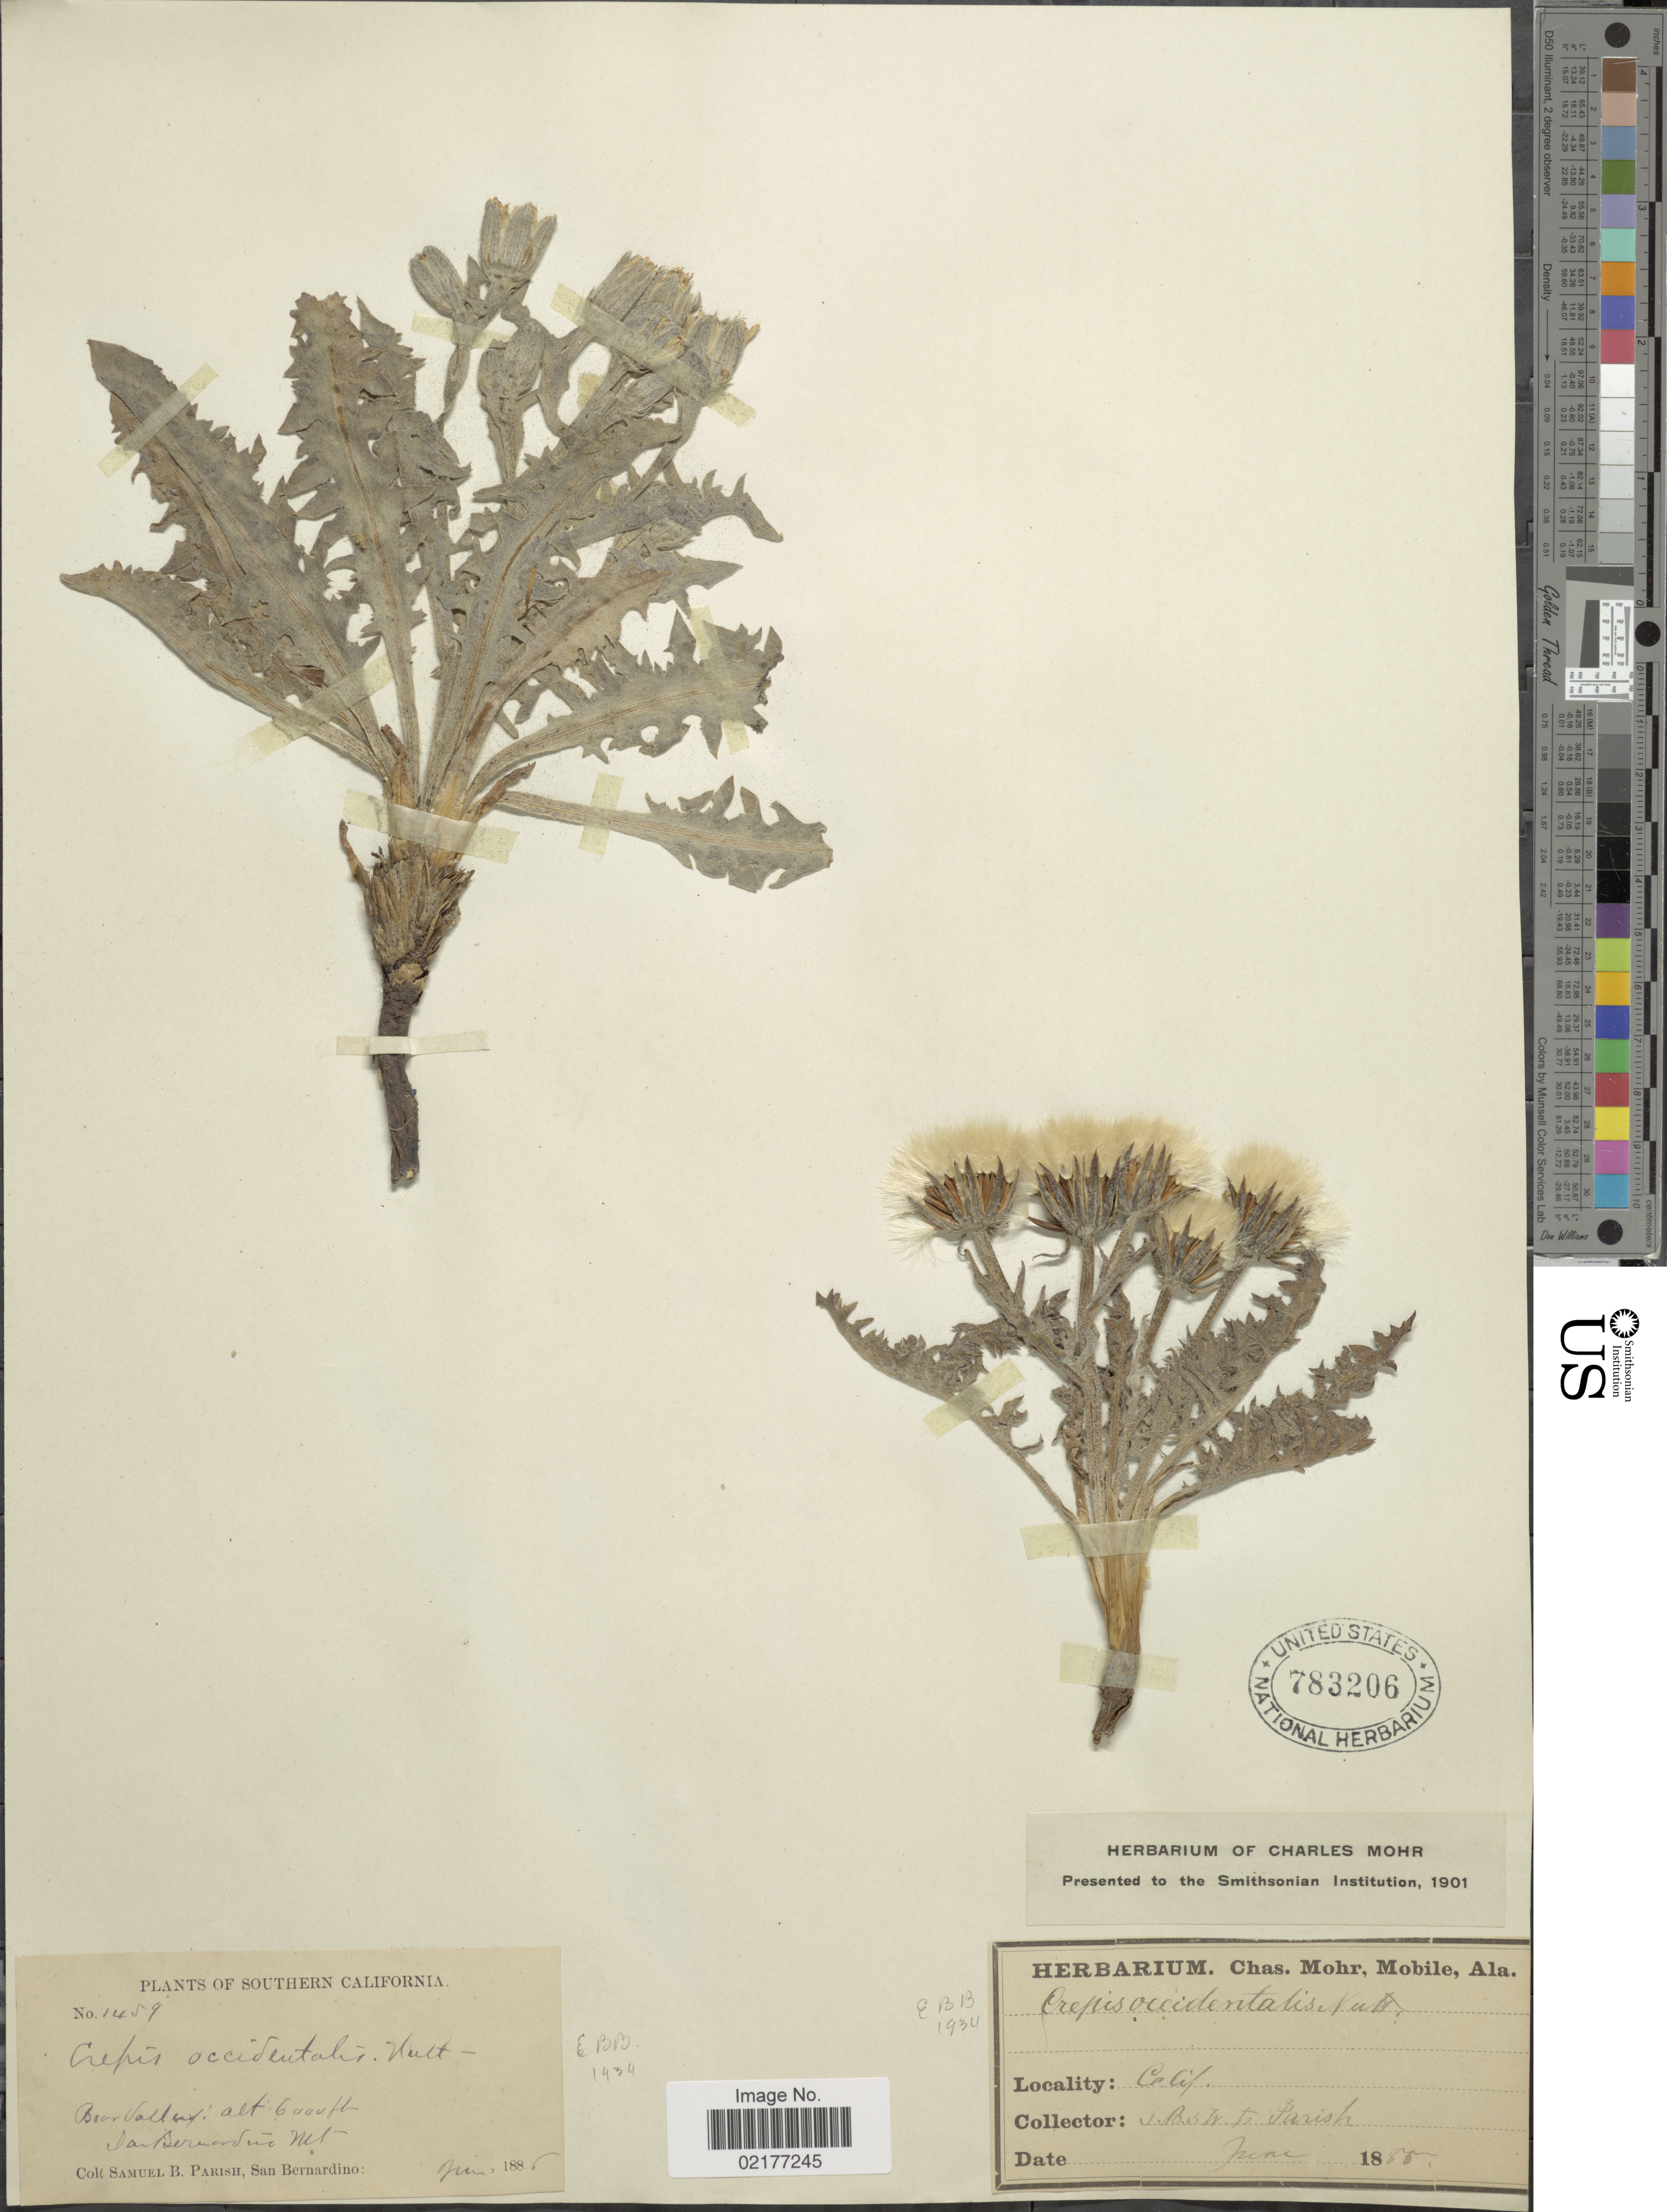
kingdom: Plantae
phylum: Tracheophyta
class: Magnoliopsida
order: Asterales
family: Asteraceae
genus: Crepis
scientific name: Crepis occidentalis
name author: Nutt.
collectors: S. B. Parish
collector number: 1459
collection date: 1886-06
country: United States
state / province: California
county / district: San Bernardino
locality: Southern California, Bear Valley, San Bernardino Mt.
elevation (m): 1829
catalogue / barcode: US 783206